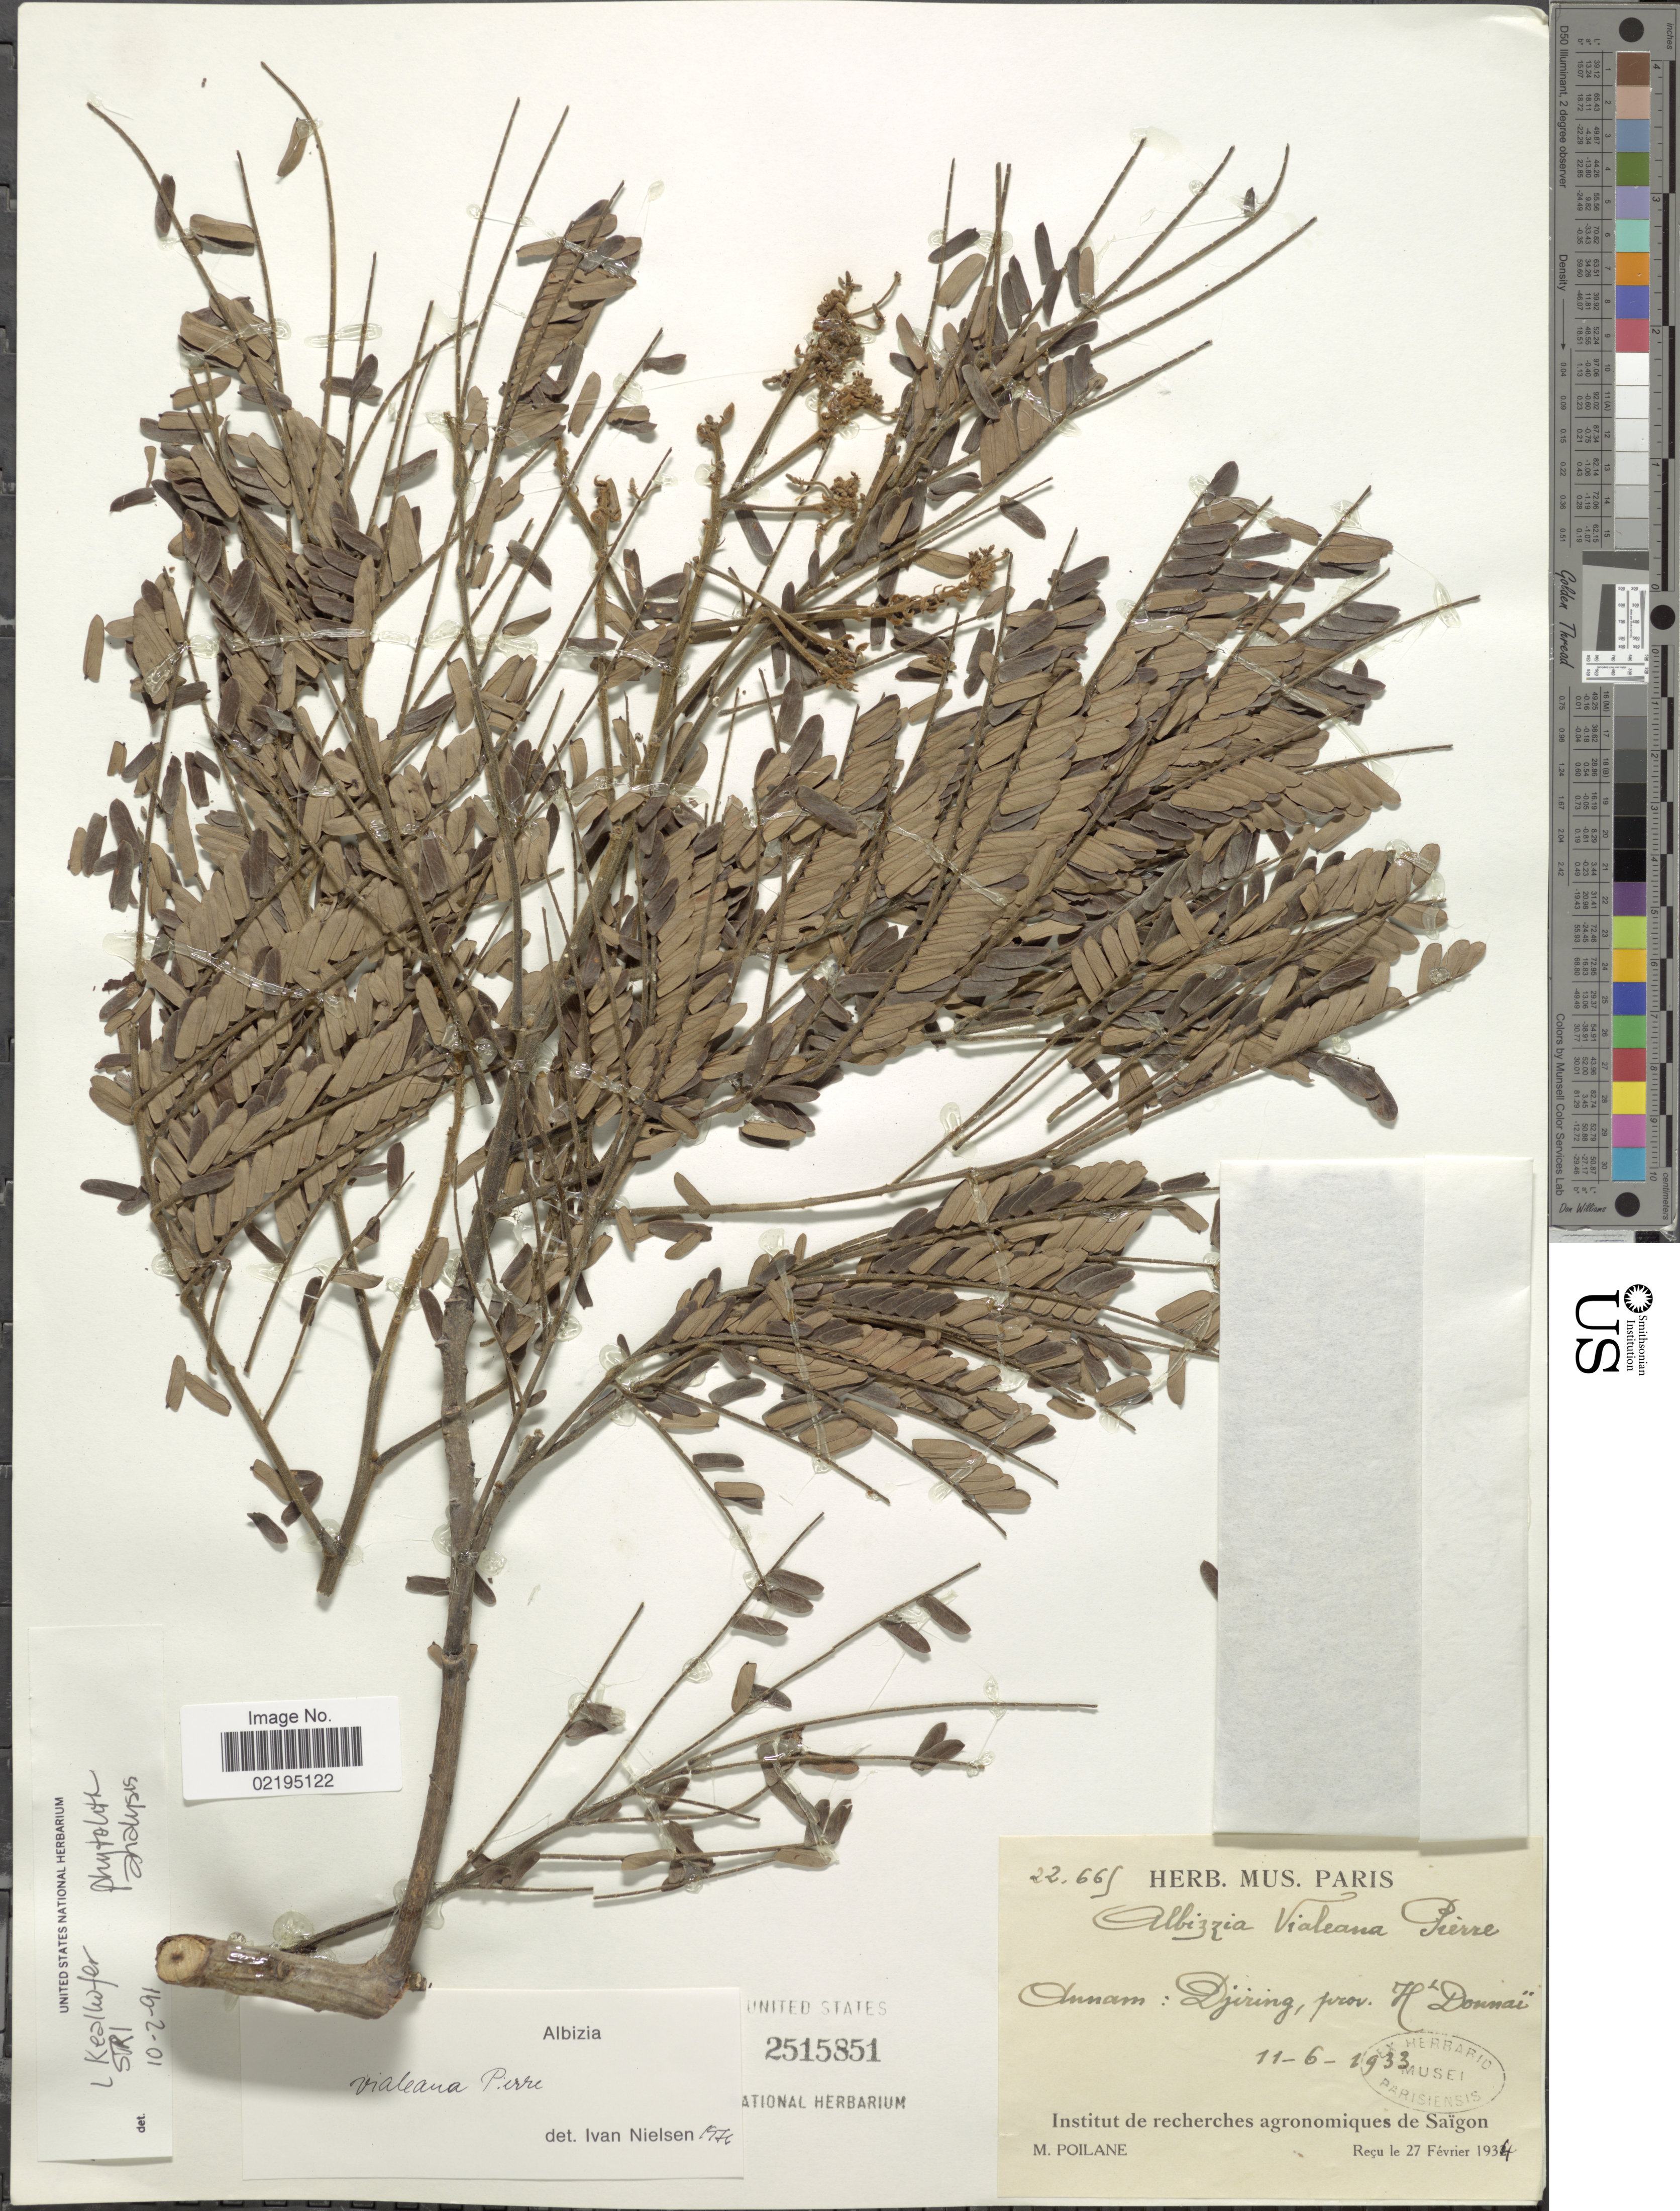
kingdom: Plantae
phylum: Tracheophyta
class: Magnoliopsida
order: Fabales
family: Fabaceae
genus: Albizia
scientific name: Albizia vialeana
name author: Pierre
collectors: M. Poilane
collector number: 22669*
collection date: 1933-06-11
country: Vietnam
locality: Annam: Djiring, prov. Hte Donnai.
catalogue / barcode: US 2515851